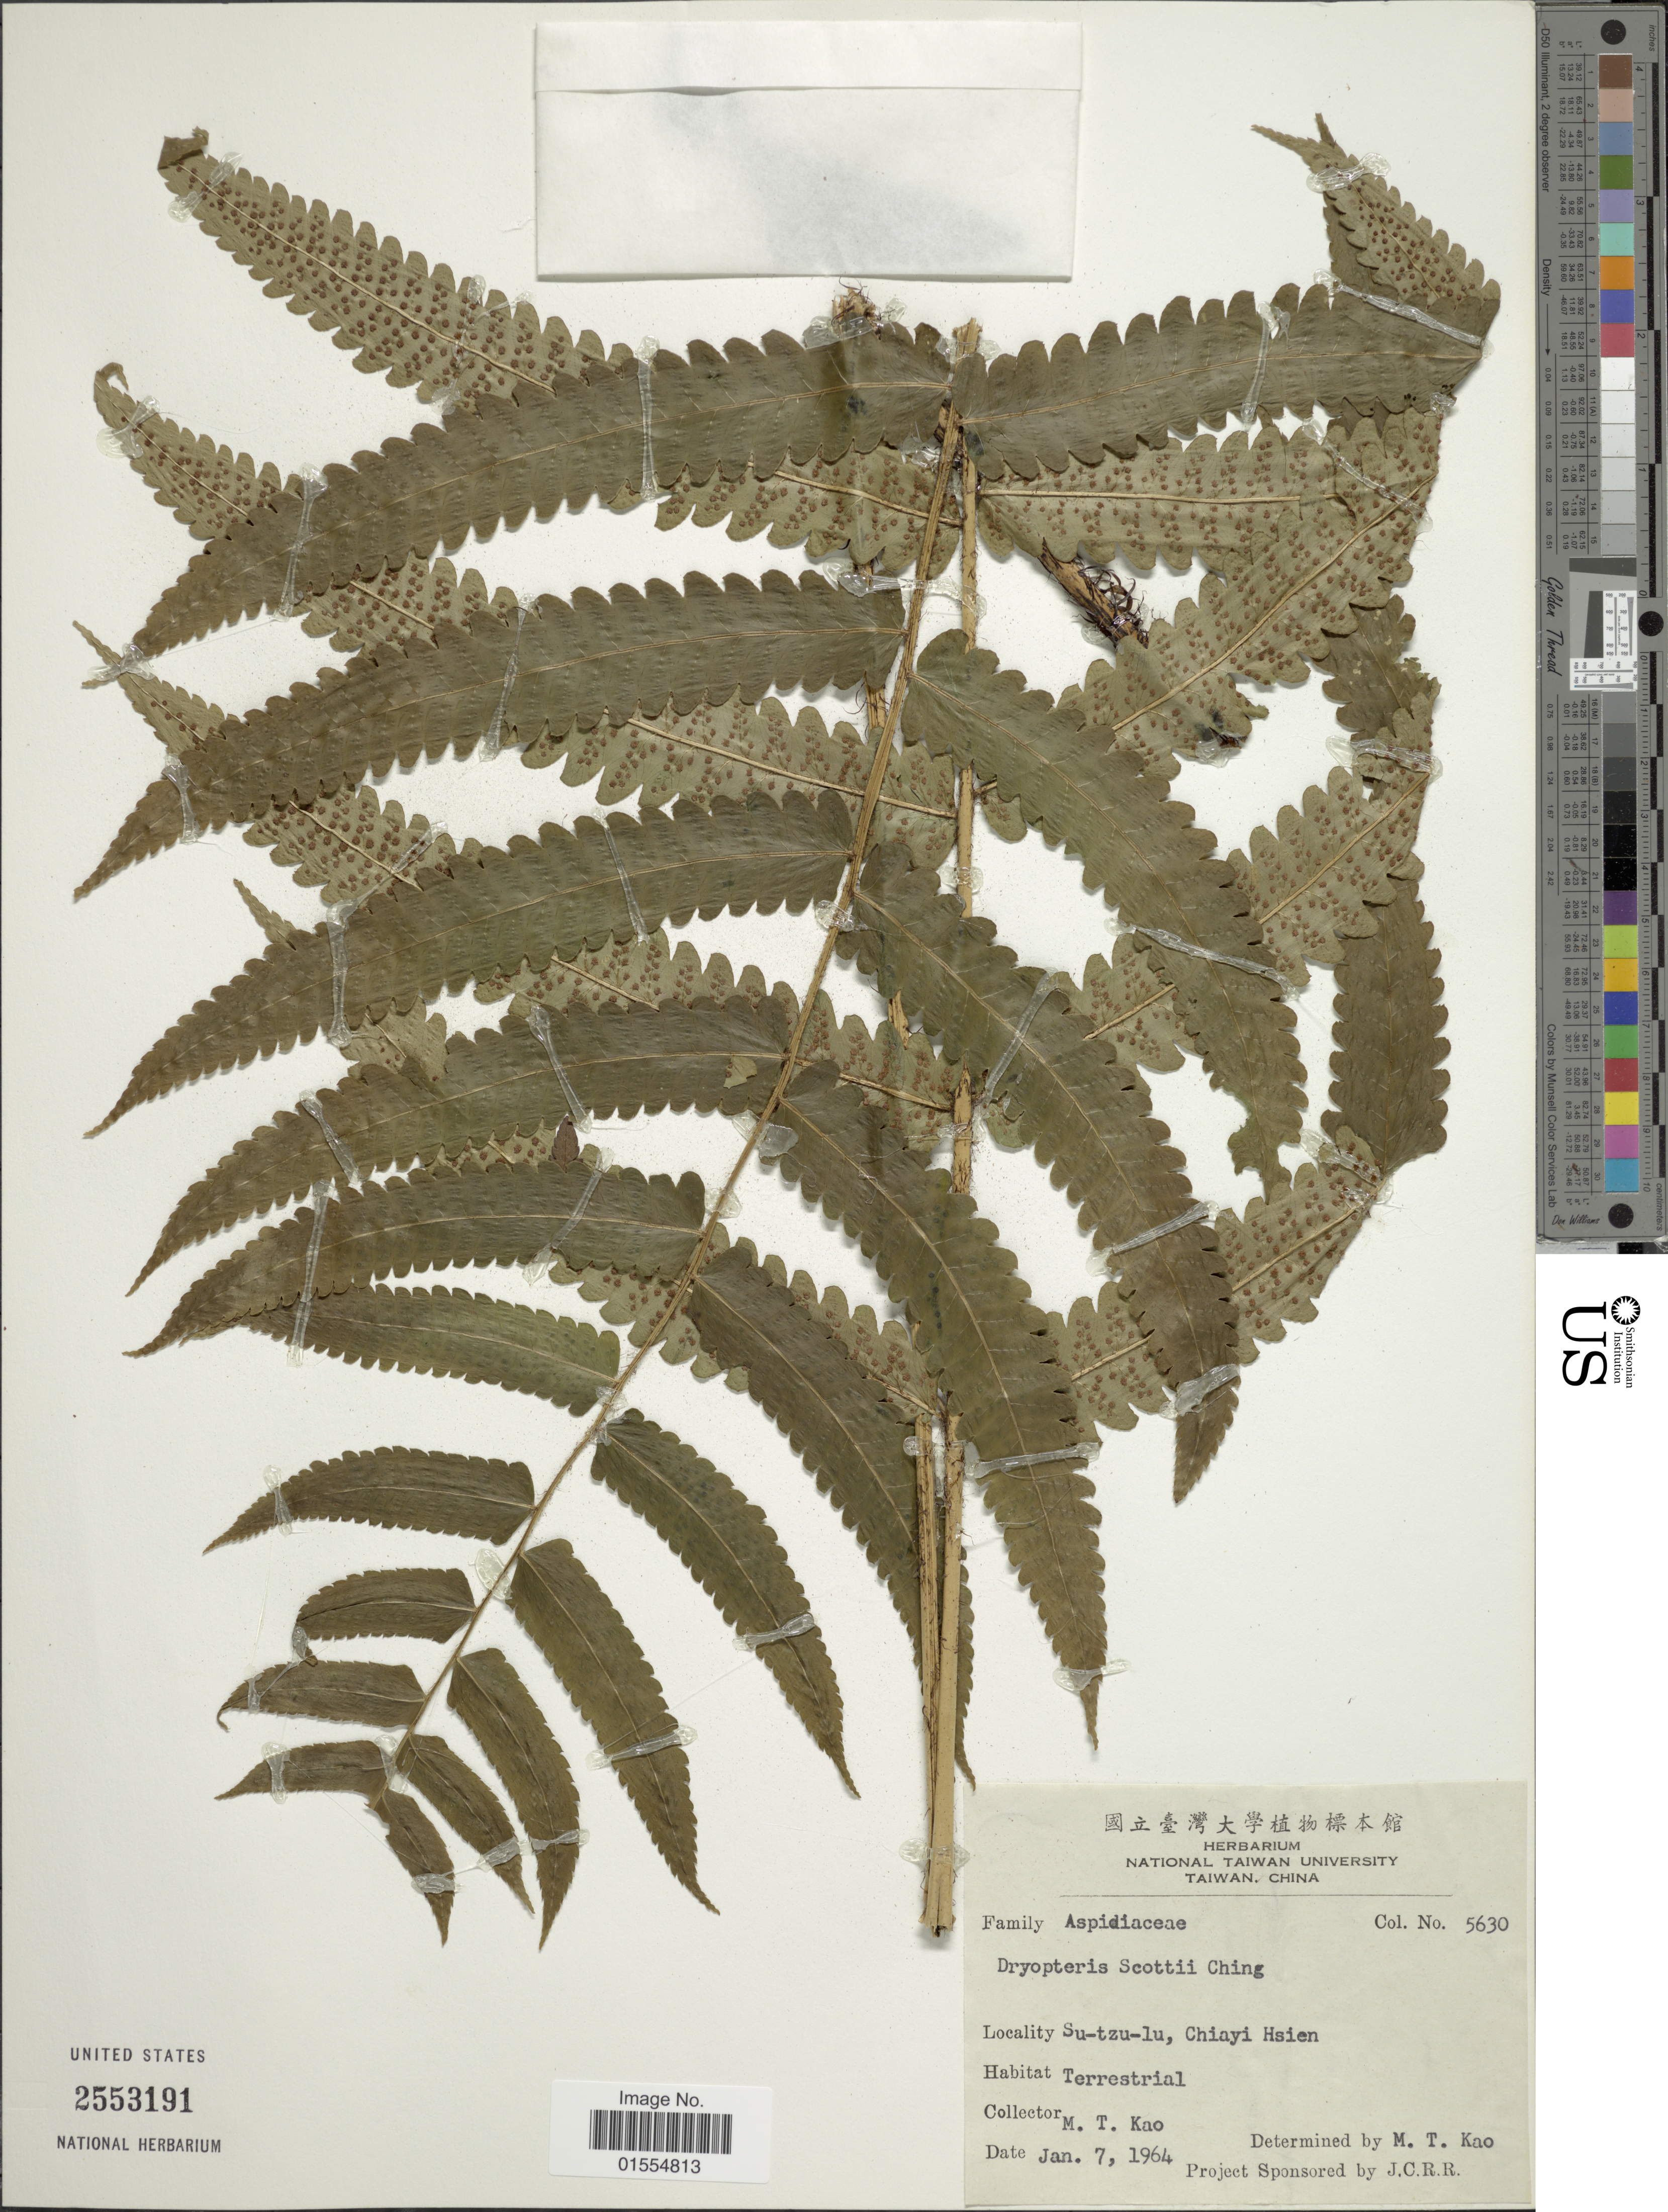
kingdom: Plantae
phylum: Tracheophyta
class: Polypodiopsida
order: Polypodiales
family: Dryopteridaceae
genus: Dryopteris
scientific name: Dryopteris scottii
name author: (Bedd.) Ching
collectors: M. T. Kao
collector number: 5630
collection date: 1964-01-07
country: Taiwan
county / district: Chiayi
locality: Su-tzu-lu, Chiayi Hsien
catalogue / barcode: US 2553191